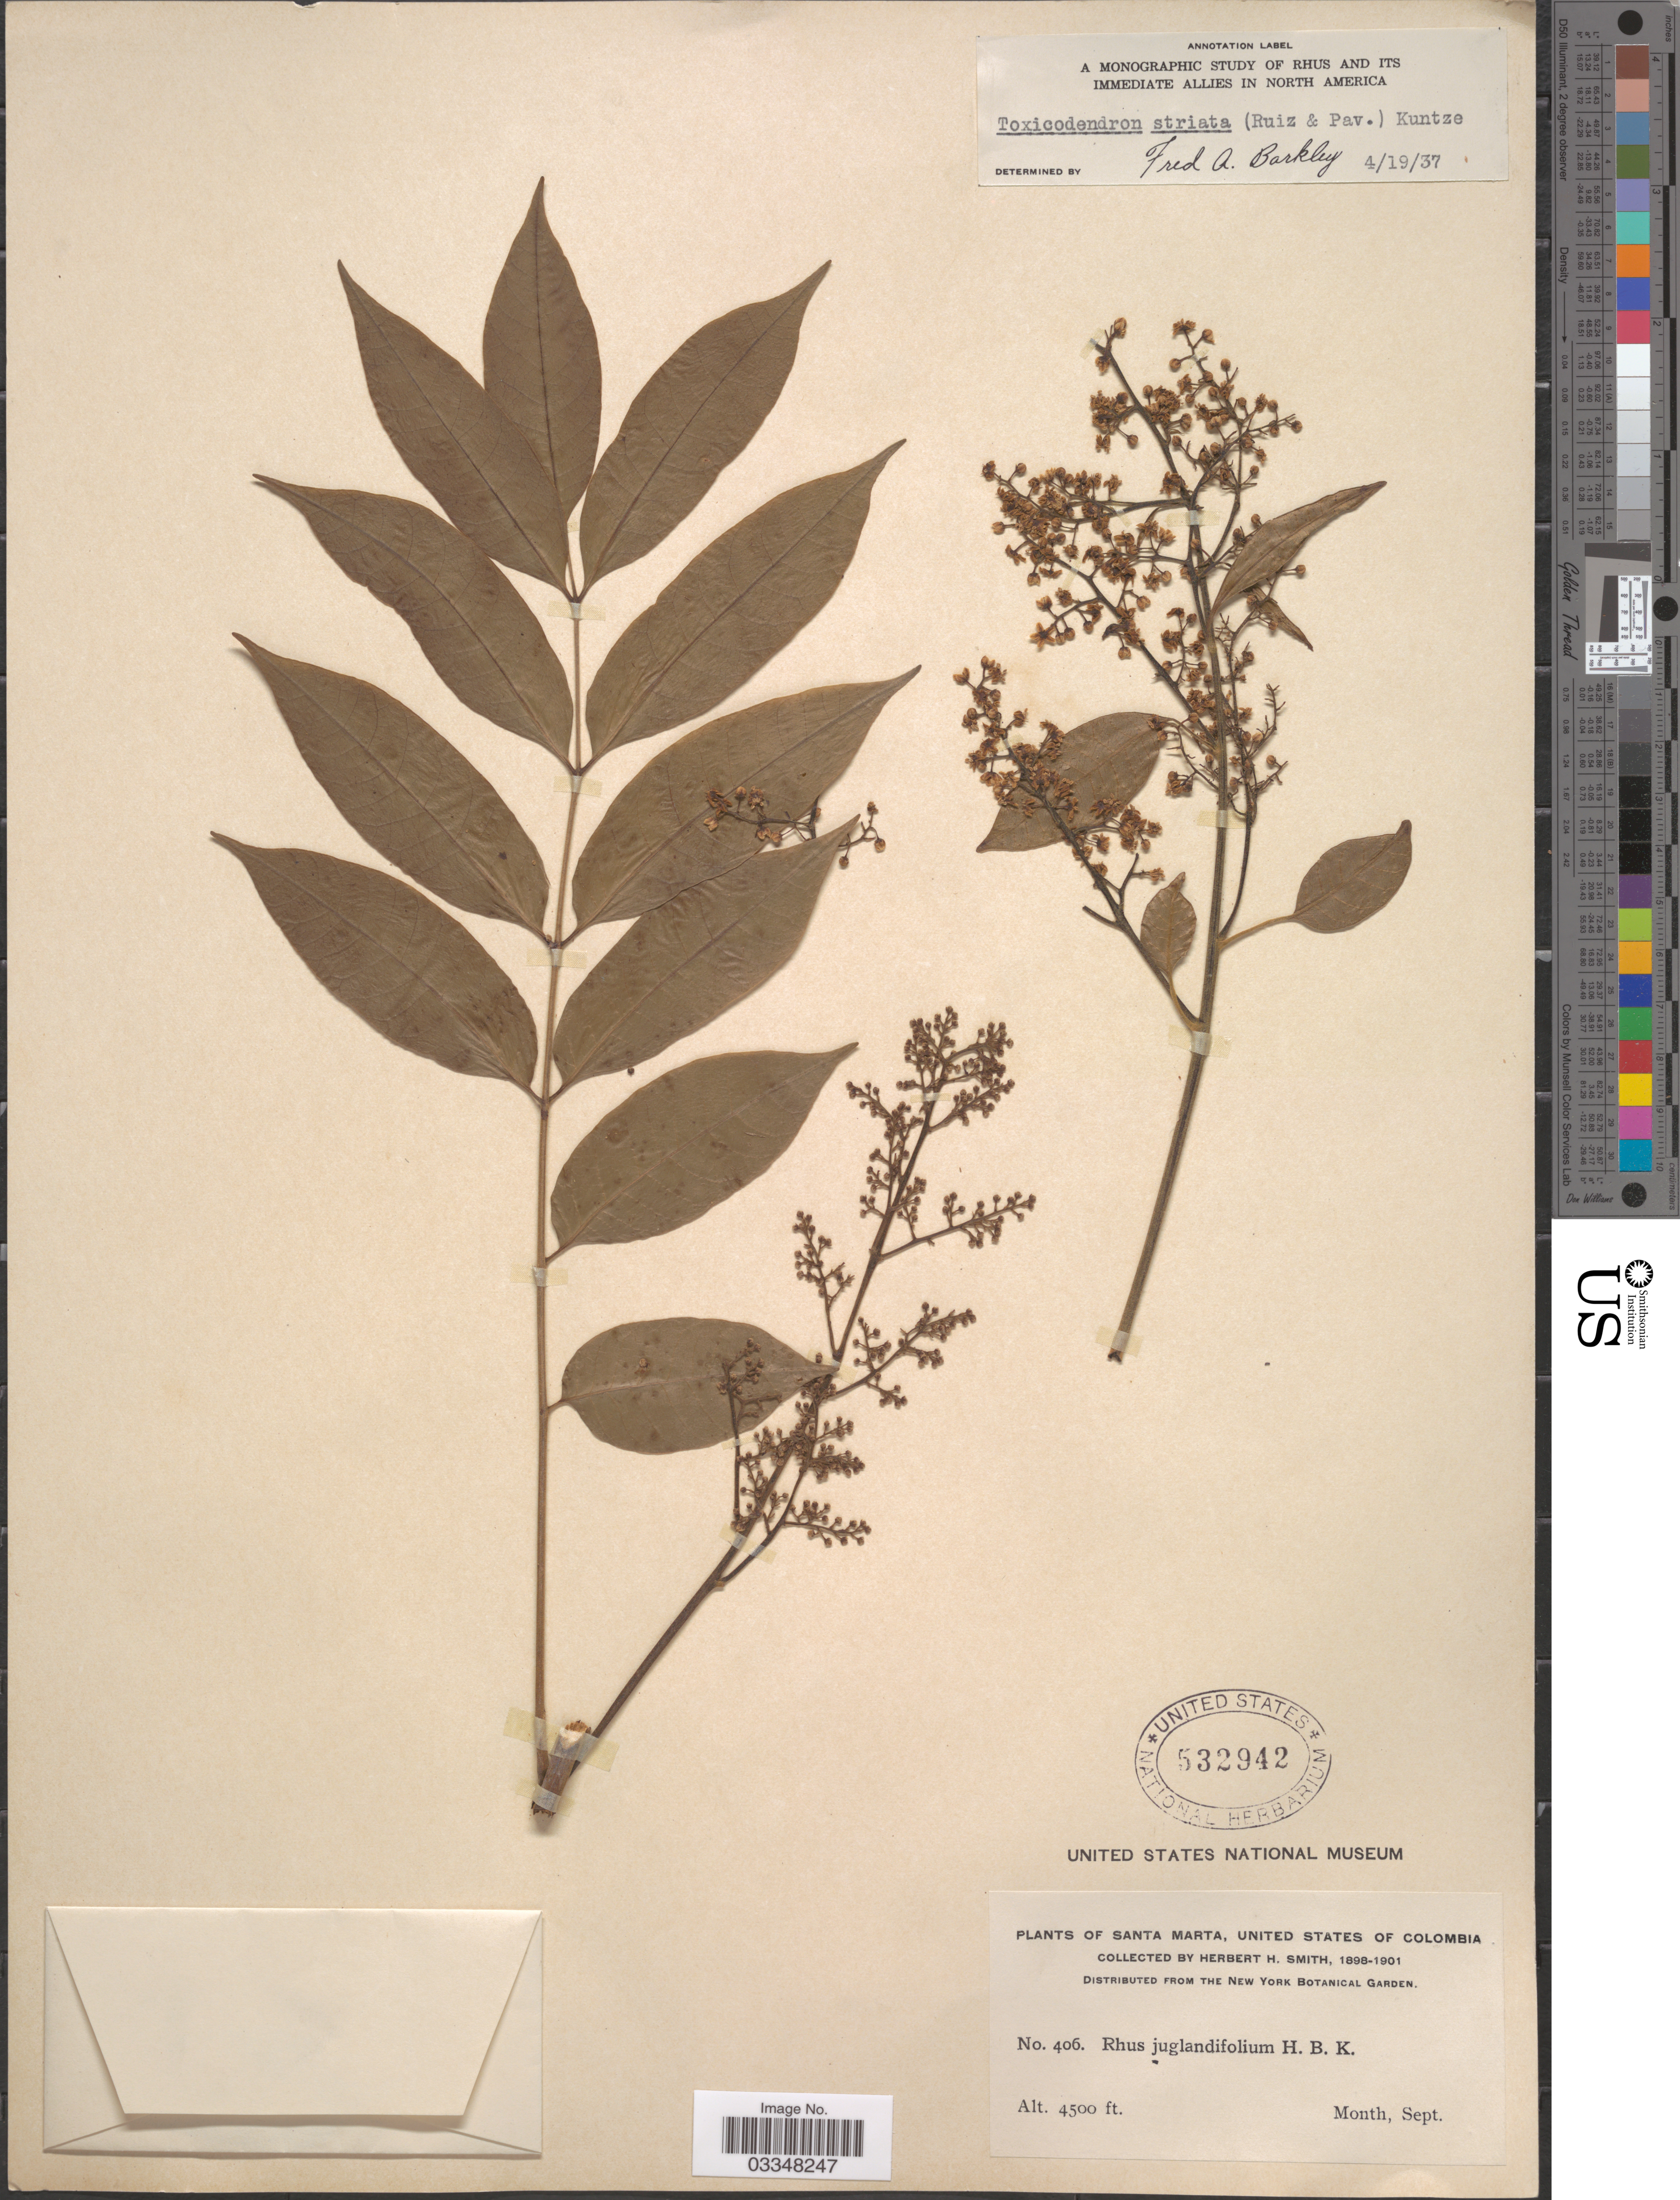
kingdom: Plantae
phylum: Tracheophyta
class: Magnoliopsida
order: Sapindales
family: Anacardiaceae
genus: Toxicodendron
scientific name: Toxicodendron striatum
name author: (Ruiz & Pav.) Kuntze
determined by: Mitchell, John D.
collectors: Herbert H. Smith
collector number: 406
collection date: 1898-09/1901-09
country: Colombia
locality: Santa Marta, United States of Colombia.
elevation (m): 1372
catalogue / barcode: US 532942